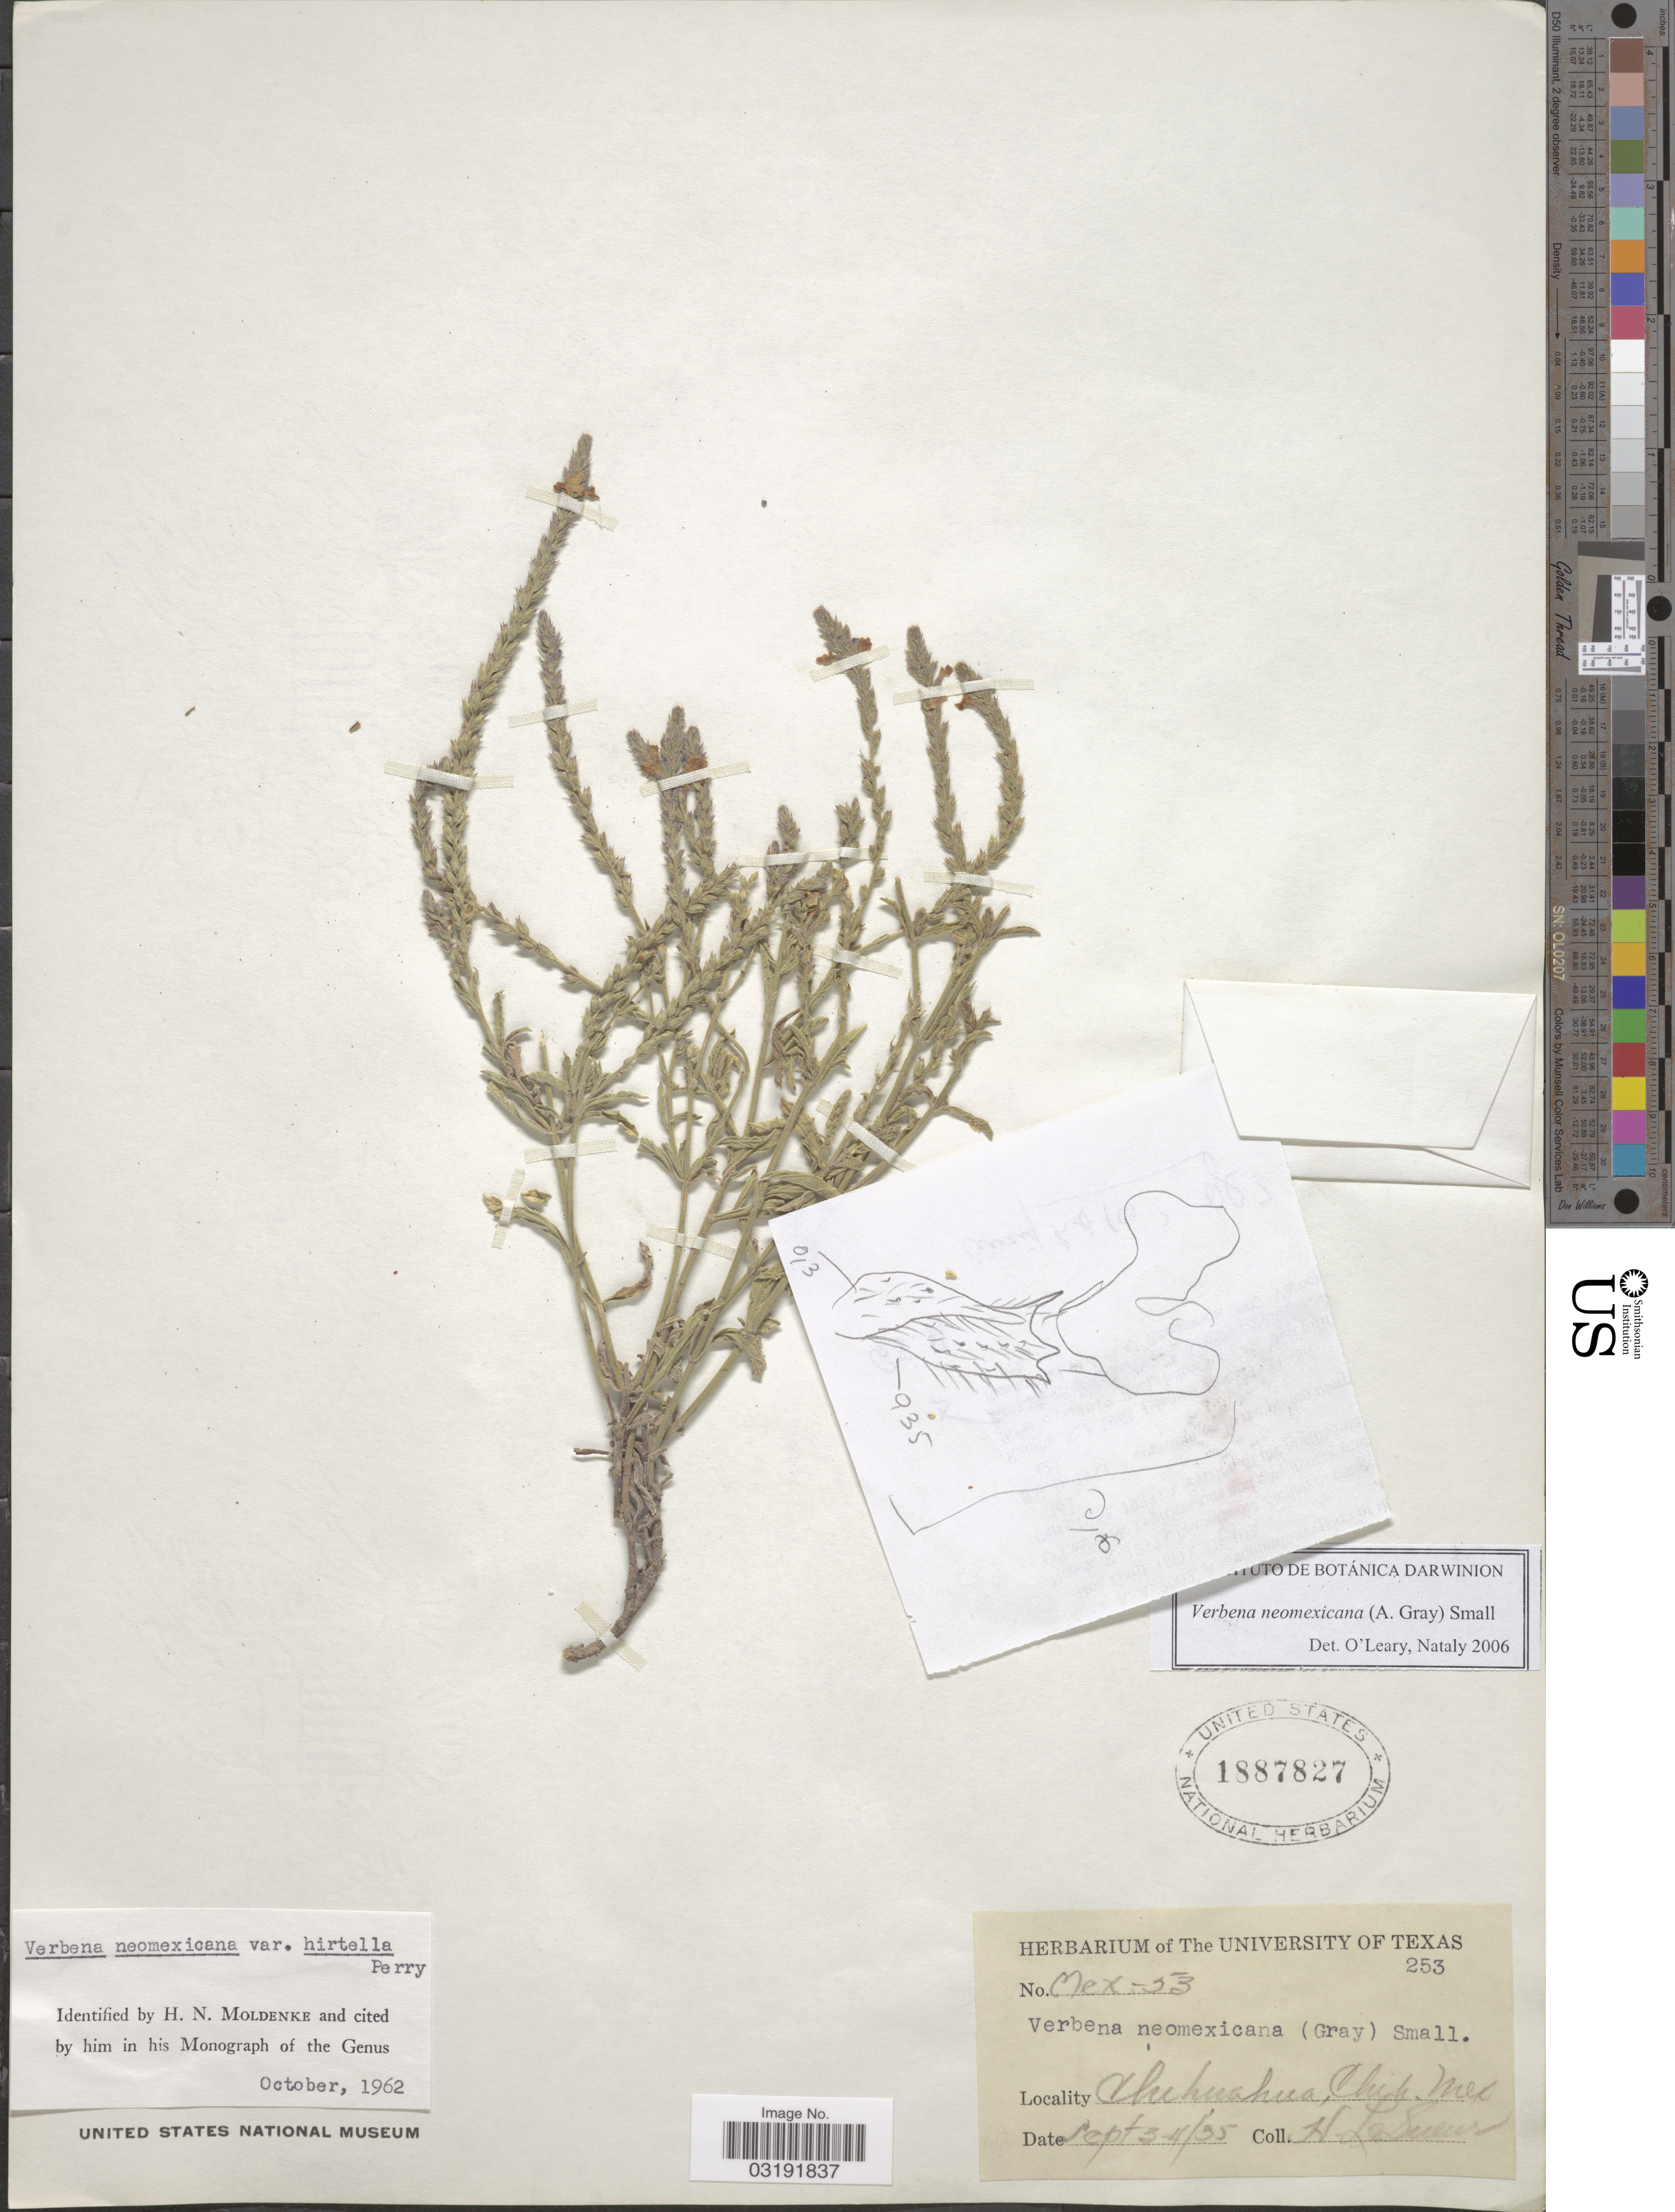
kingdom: Plantae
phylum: Tracheophyta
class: Magnoliopsida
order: Lamiales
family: Verbenaceae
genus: Verbena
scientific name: Verbena neomexicana var. hirtella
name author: L.M. Perry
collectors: H. LeSueur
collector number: Mex-53/253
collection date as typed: Sept. 3-4/35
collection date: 1935-09-03/1935-09-04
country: Mexico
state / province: Chihuahua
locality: Chihuahua.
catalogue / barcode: US 1887827